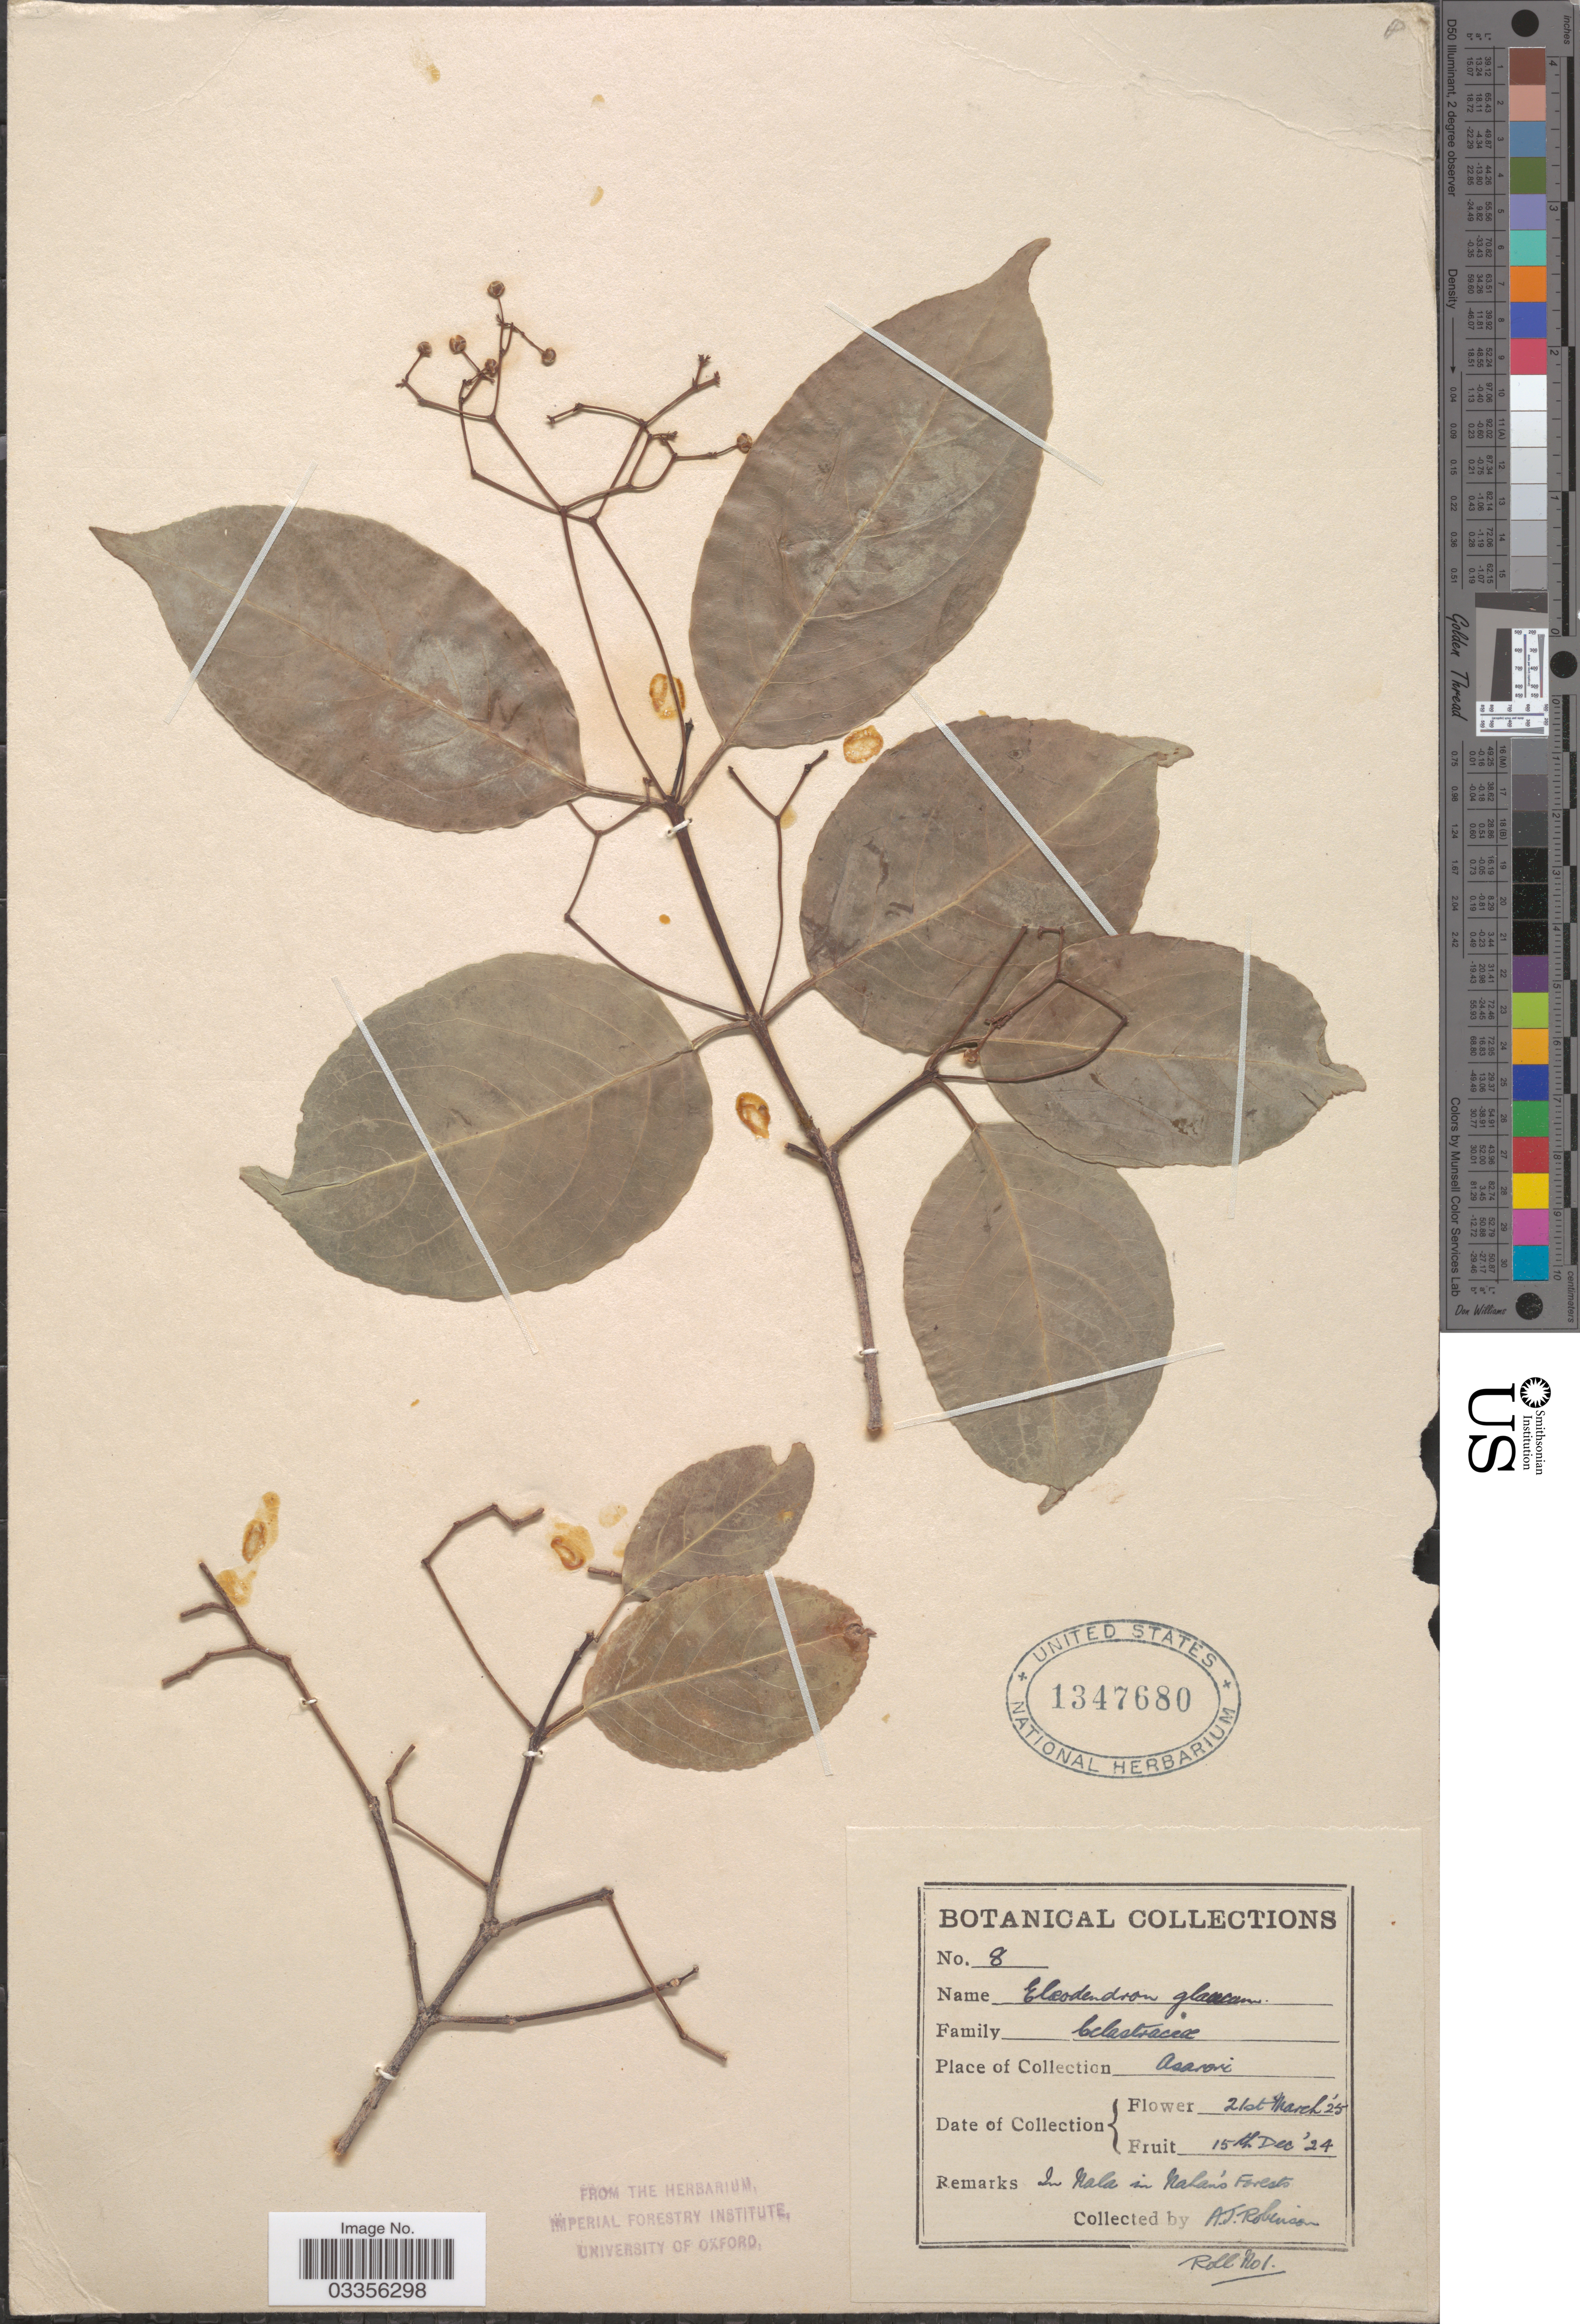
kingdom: Plantae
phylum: Tracheophyta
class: Magnoliopsida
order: Celastrales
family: Celastraceae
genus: Cassine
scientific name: Cassine albens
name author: (Retz.) Kosterm.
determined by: Strong, Mark T., (BOT), Smithsonian Institution - National Museum of Natural History (UNITED STATES)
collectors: A. J. Robinson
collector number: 8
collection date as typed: Transcribed d/m/y: 15/12/24 to 21/3/25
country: India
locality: Asarori. In Nala [interpreted] in Nalan's Forests.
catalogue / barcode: US 1347680